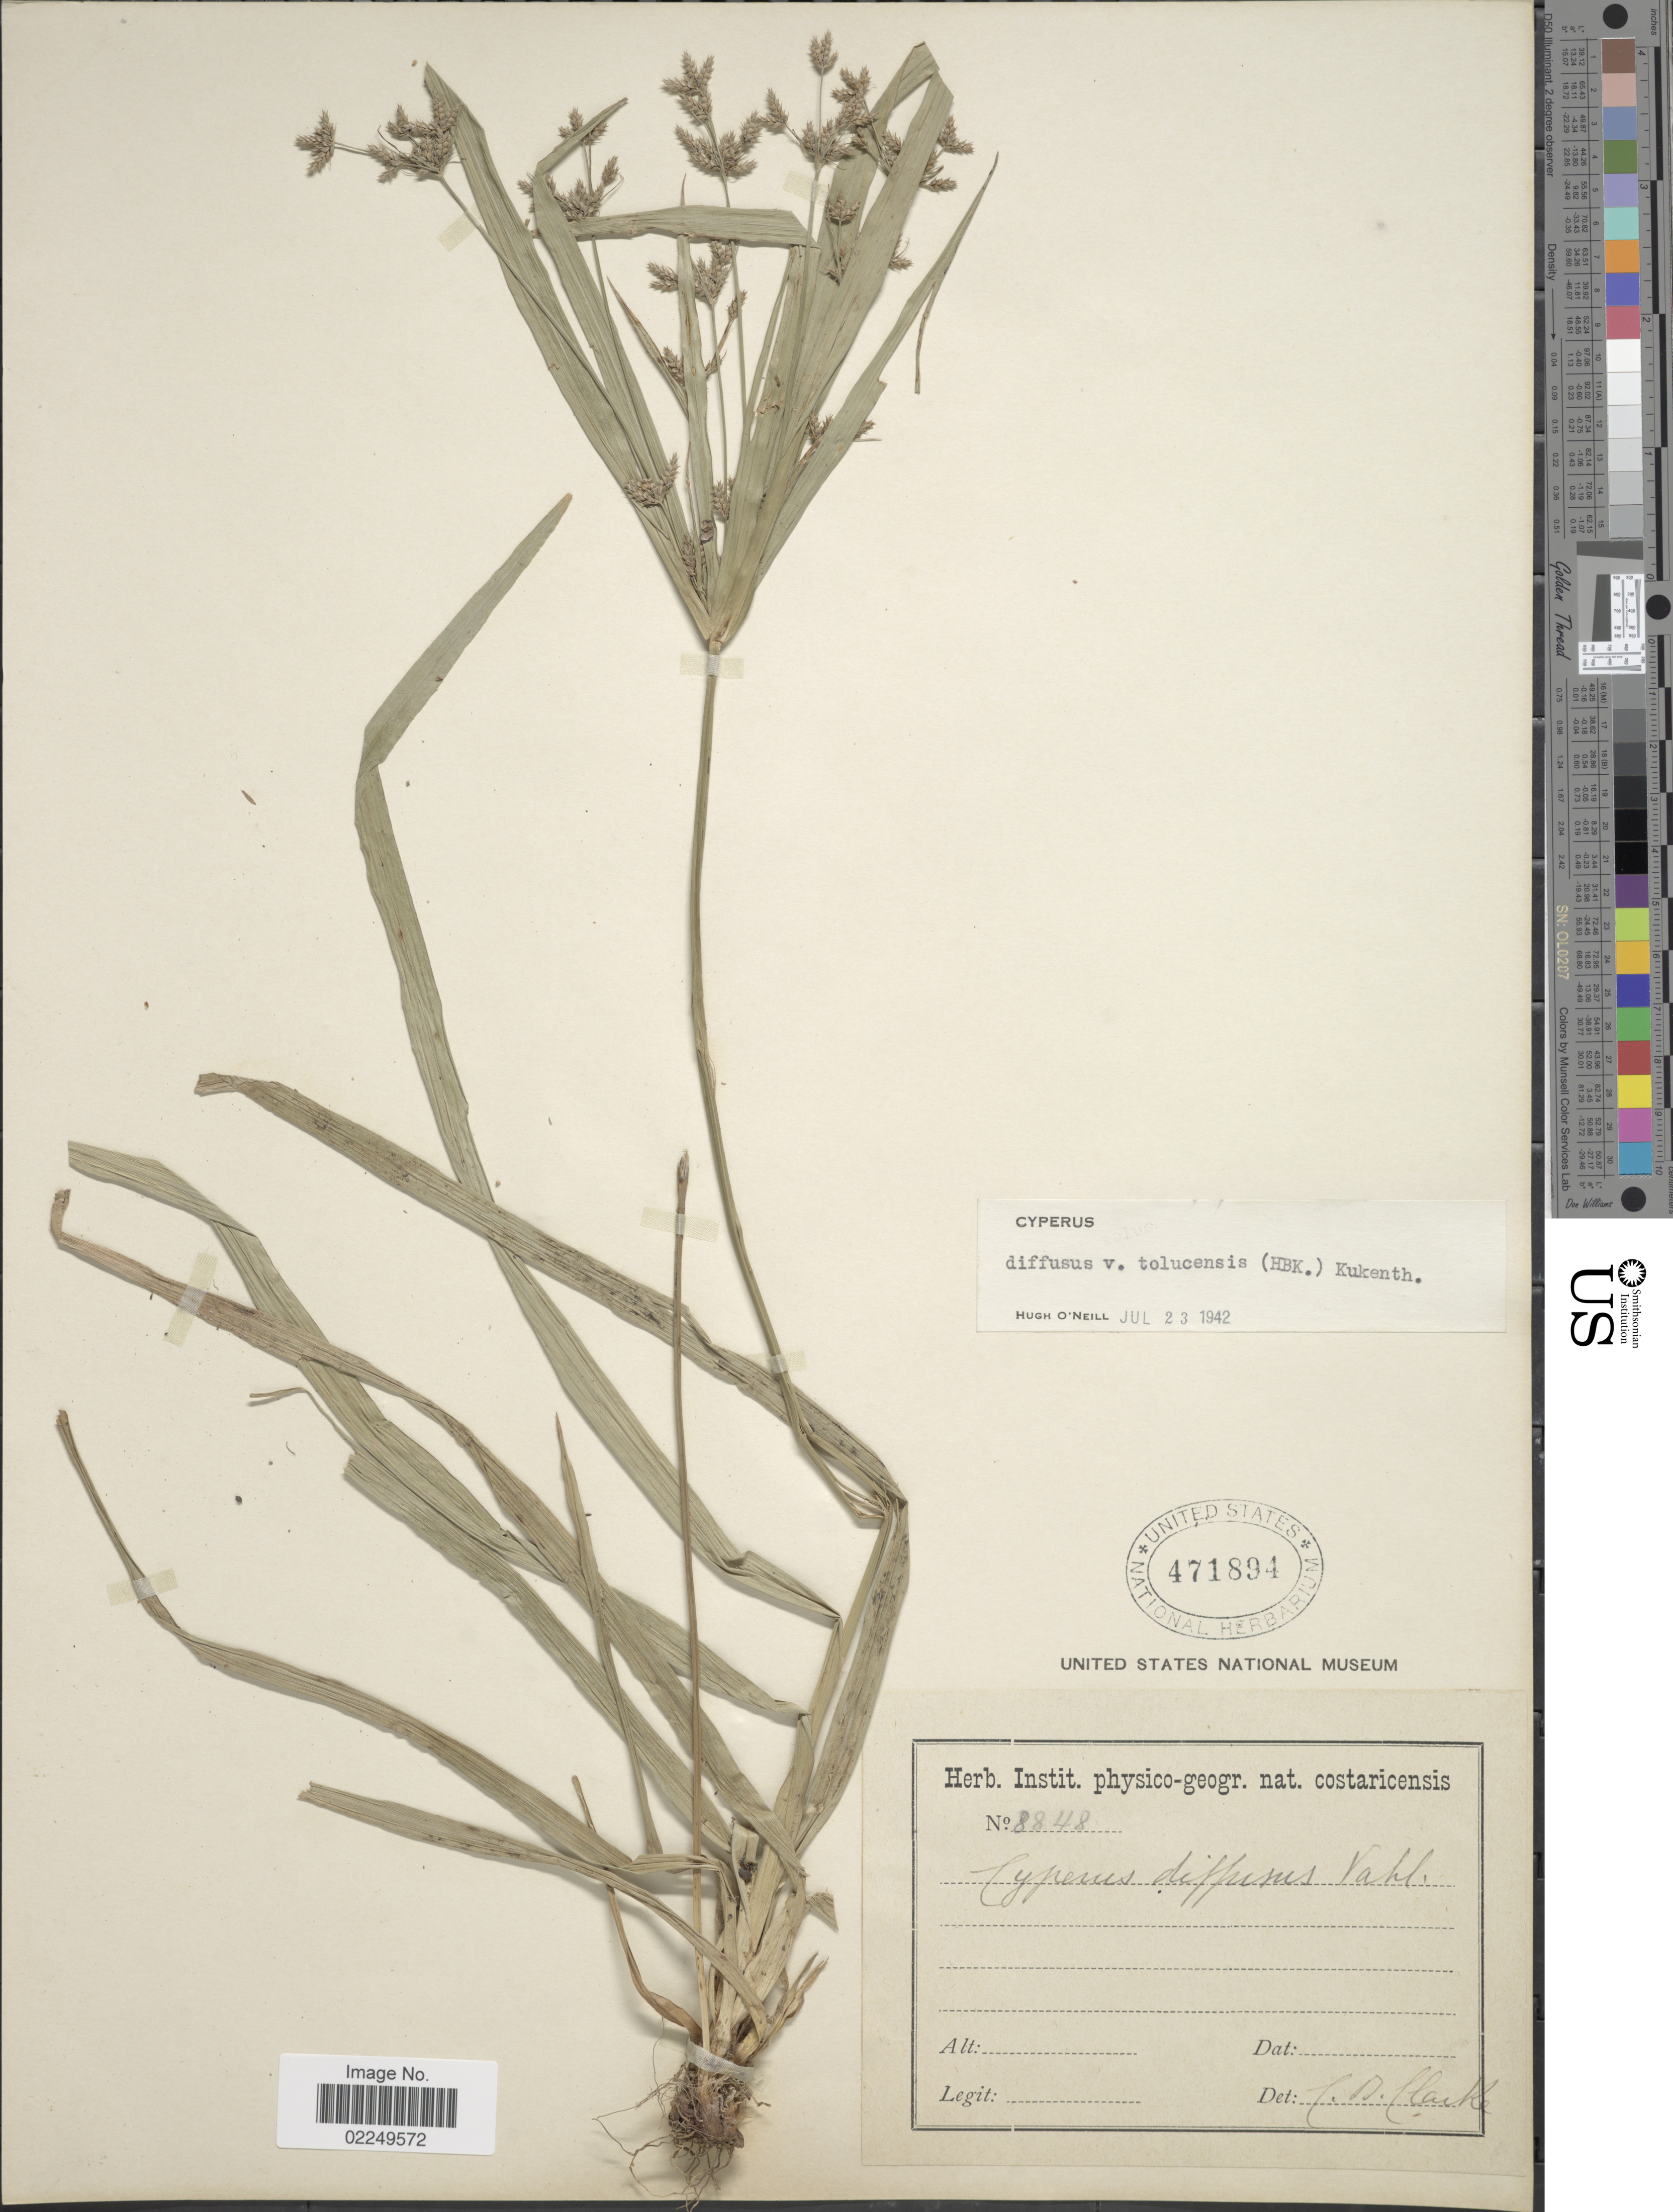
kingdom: Plantae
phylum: Tracheophyta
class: Liliopsida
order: Poales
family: Cyperaceae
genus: Cyperus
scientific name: Cyperus laxus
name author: Lam.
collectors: ex Herb. Inst. Physico-Geogr. Nat. Costarricensis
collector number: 8848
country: Costa Rica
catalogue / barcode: US 471894